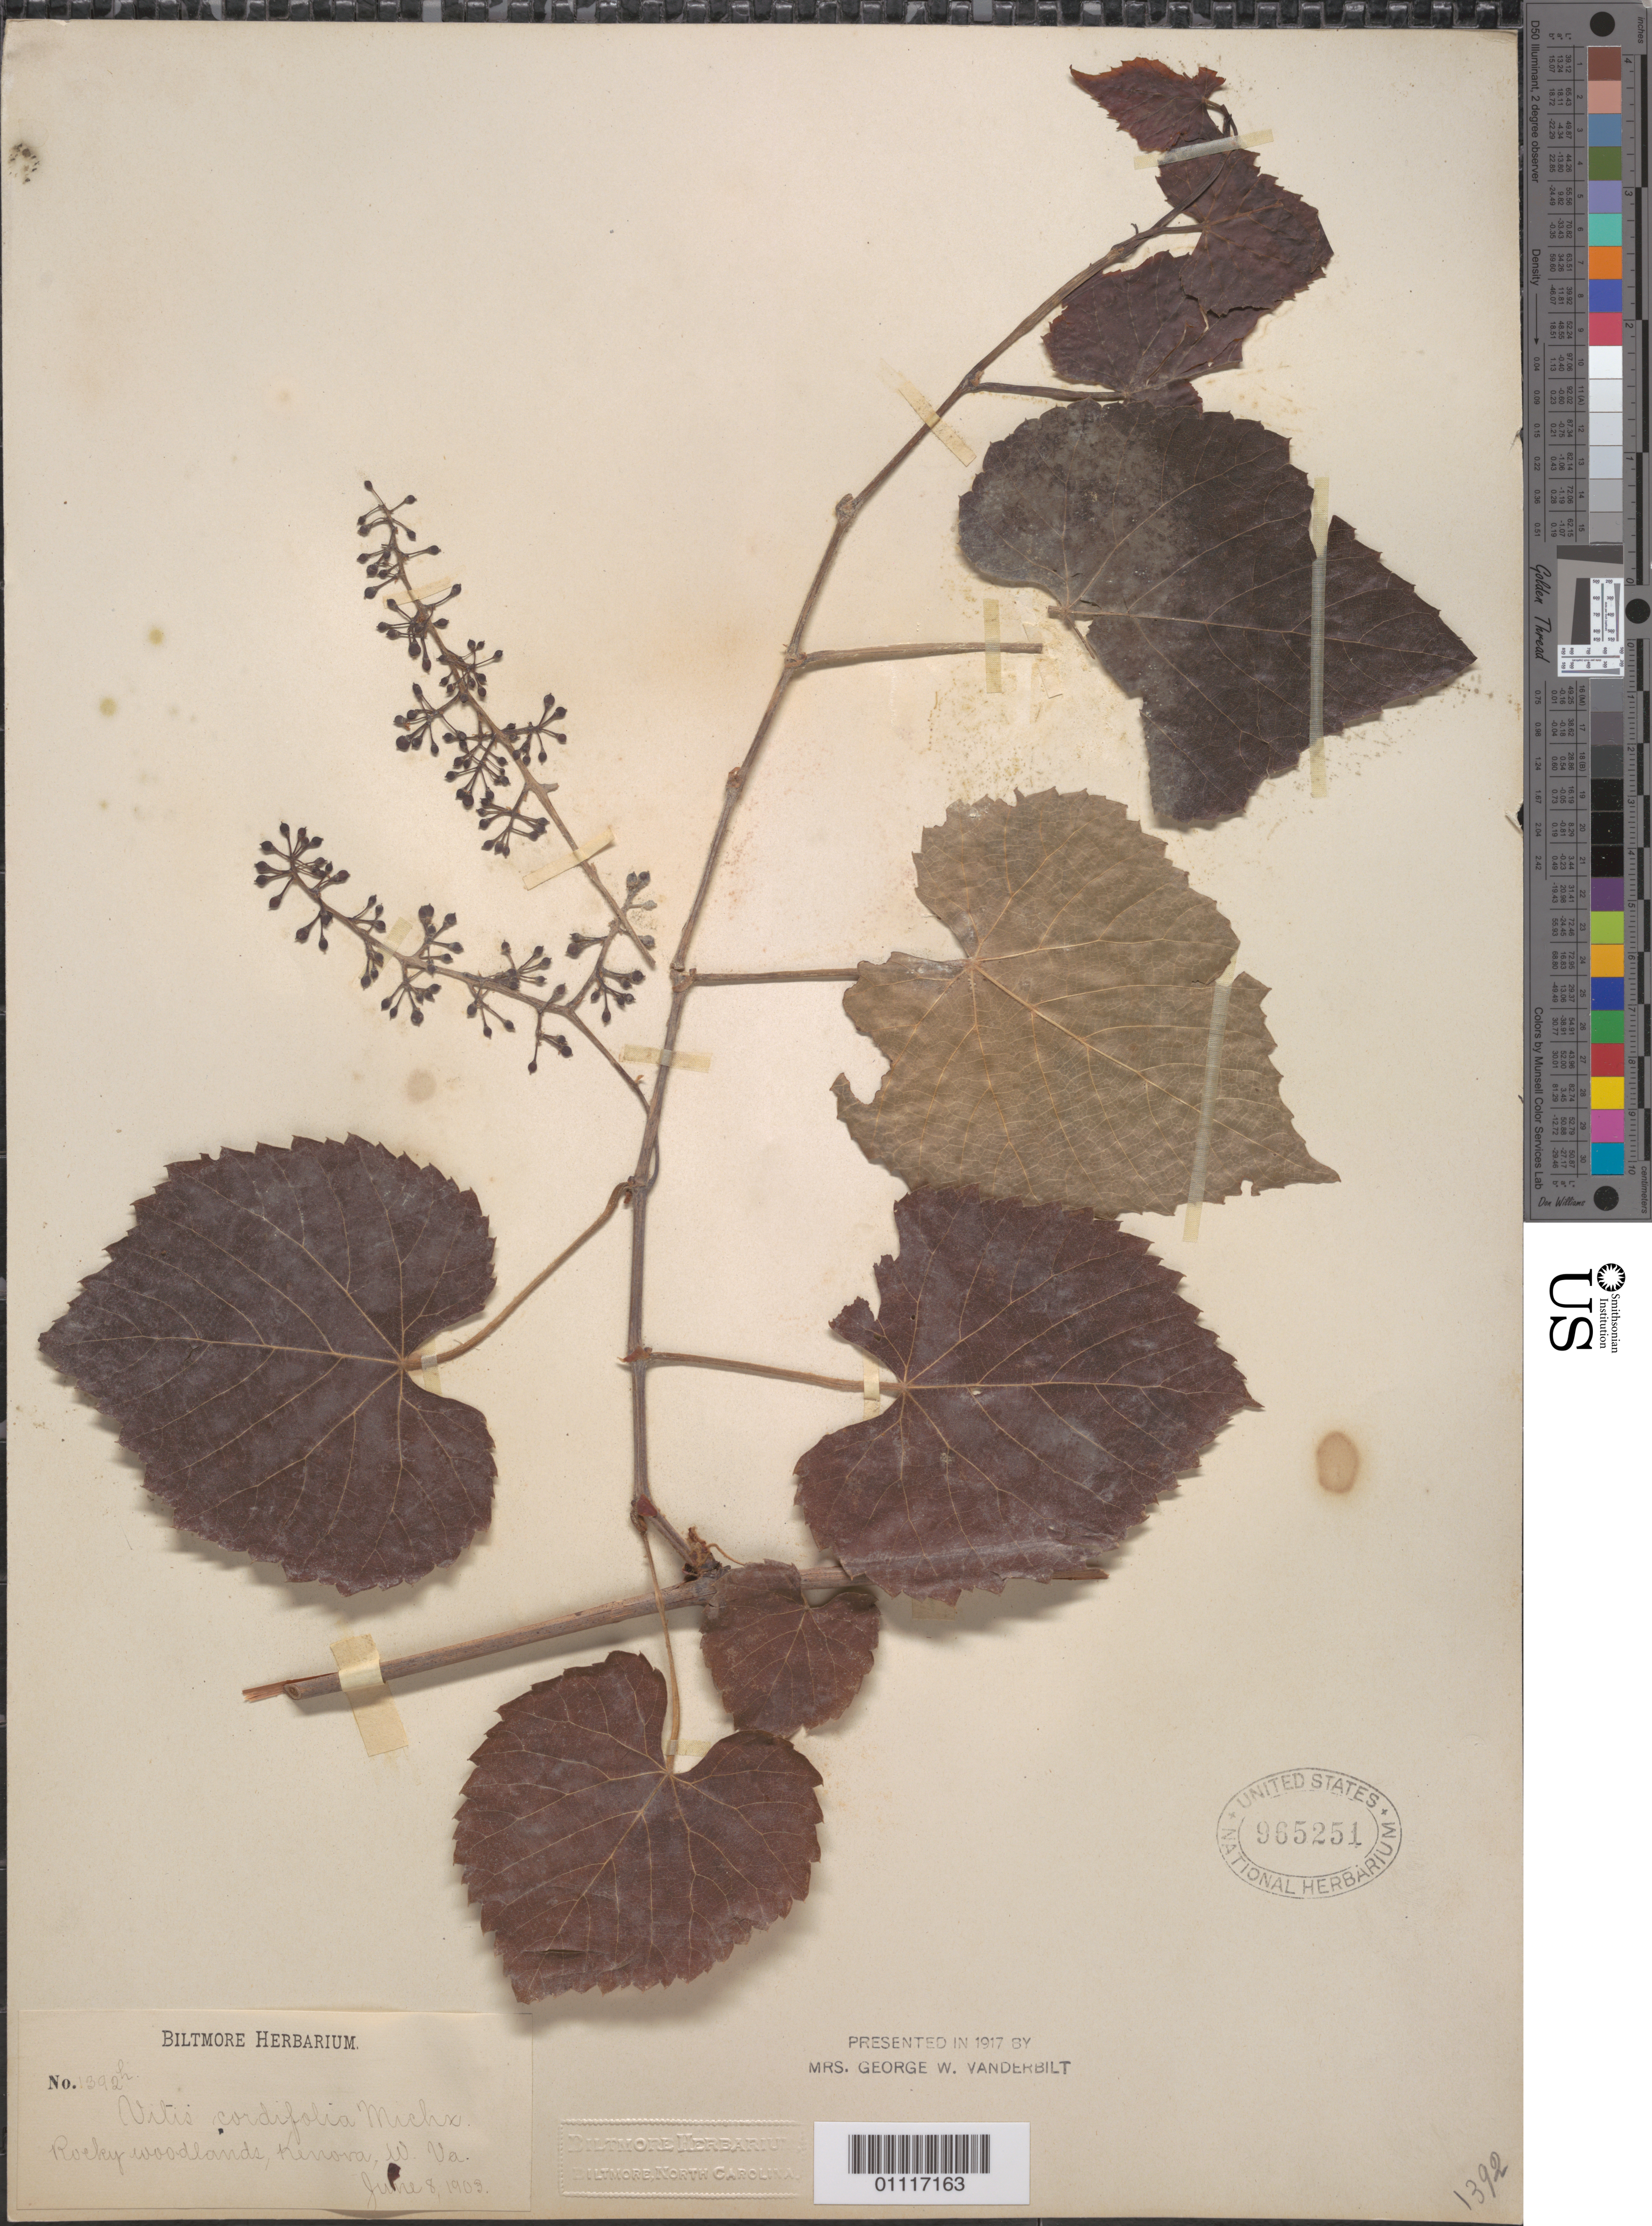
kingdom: Plantae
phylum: Tracheophyta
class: Magnoliopsida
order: Vitales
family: Vitaceae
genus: Vitis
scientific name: Vitis cordifolia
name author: Michx.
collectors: ex herb. Biltmore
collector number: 1392h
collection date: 1903-06-08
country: United States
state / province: West Virginia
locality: Rocky woodland, Kenova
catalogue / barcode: US 965251